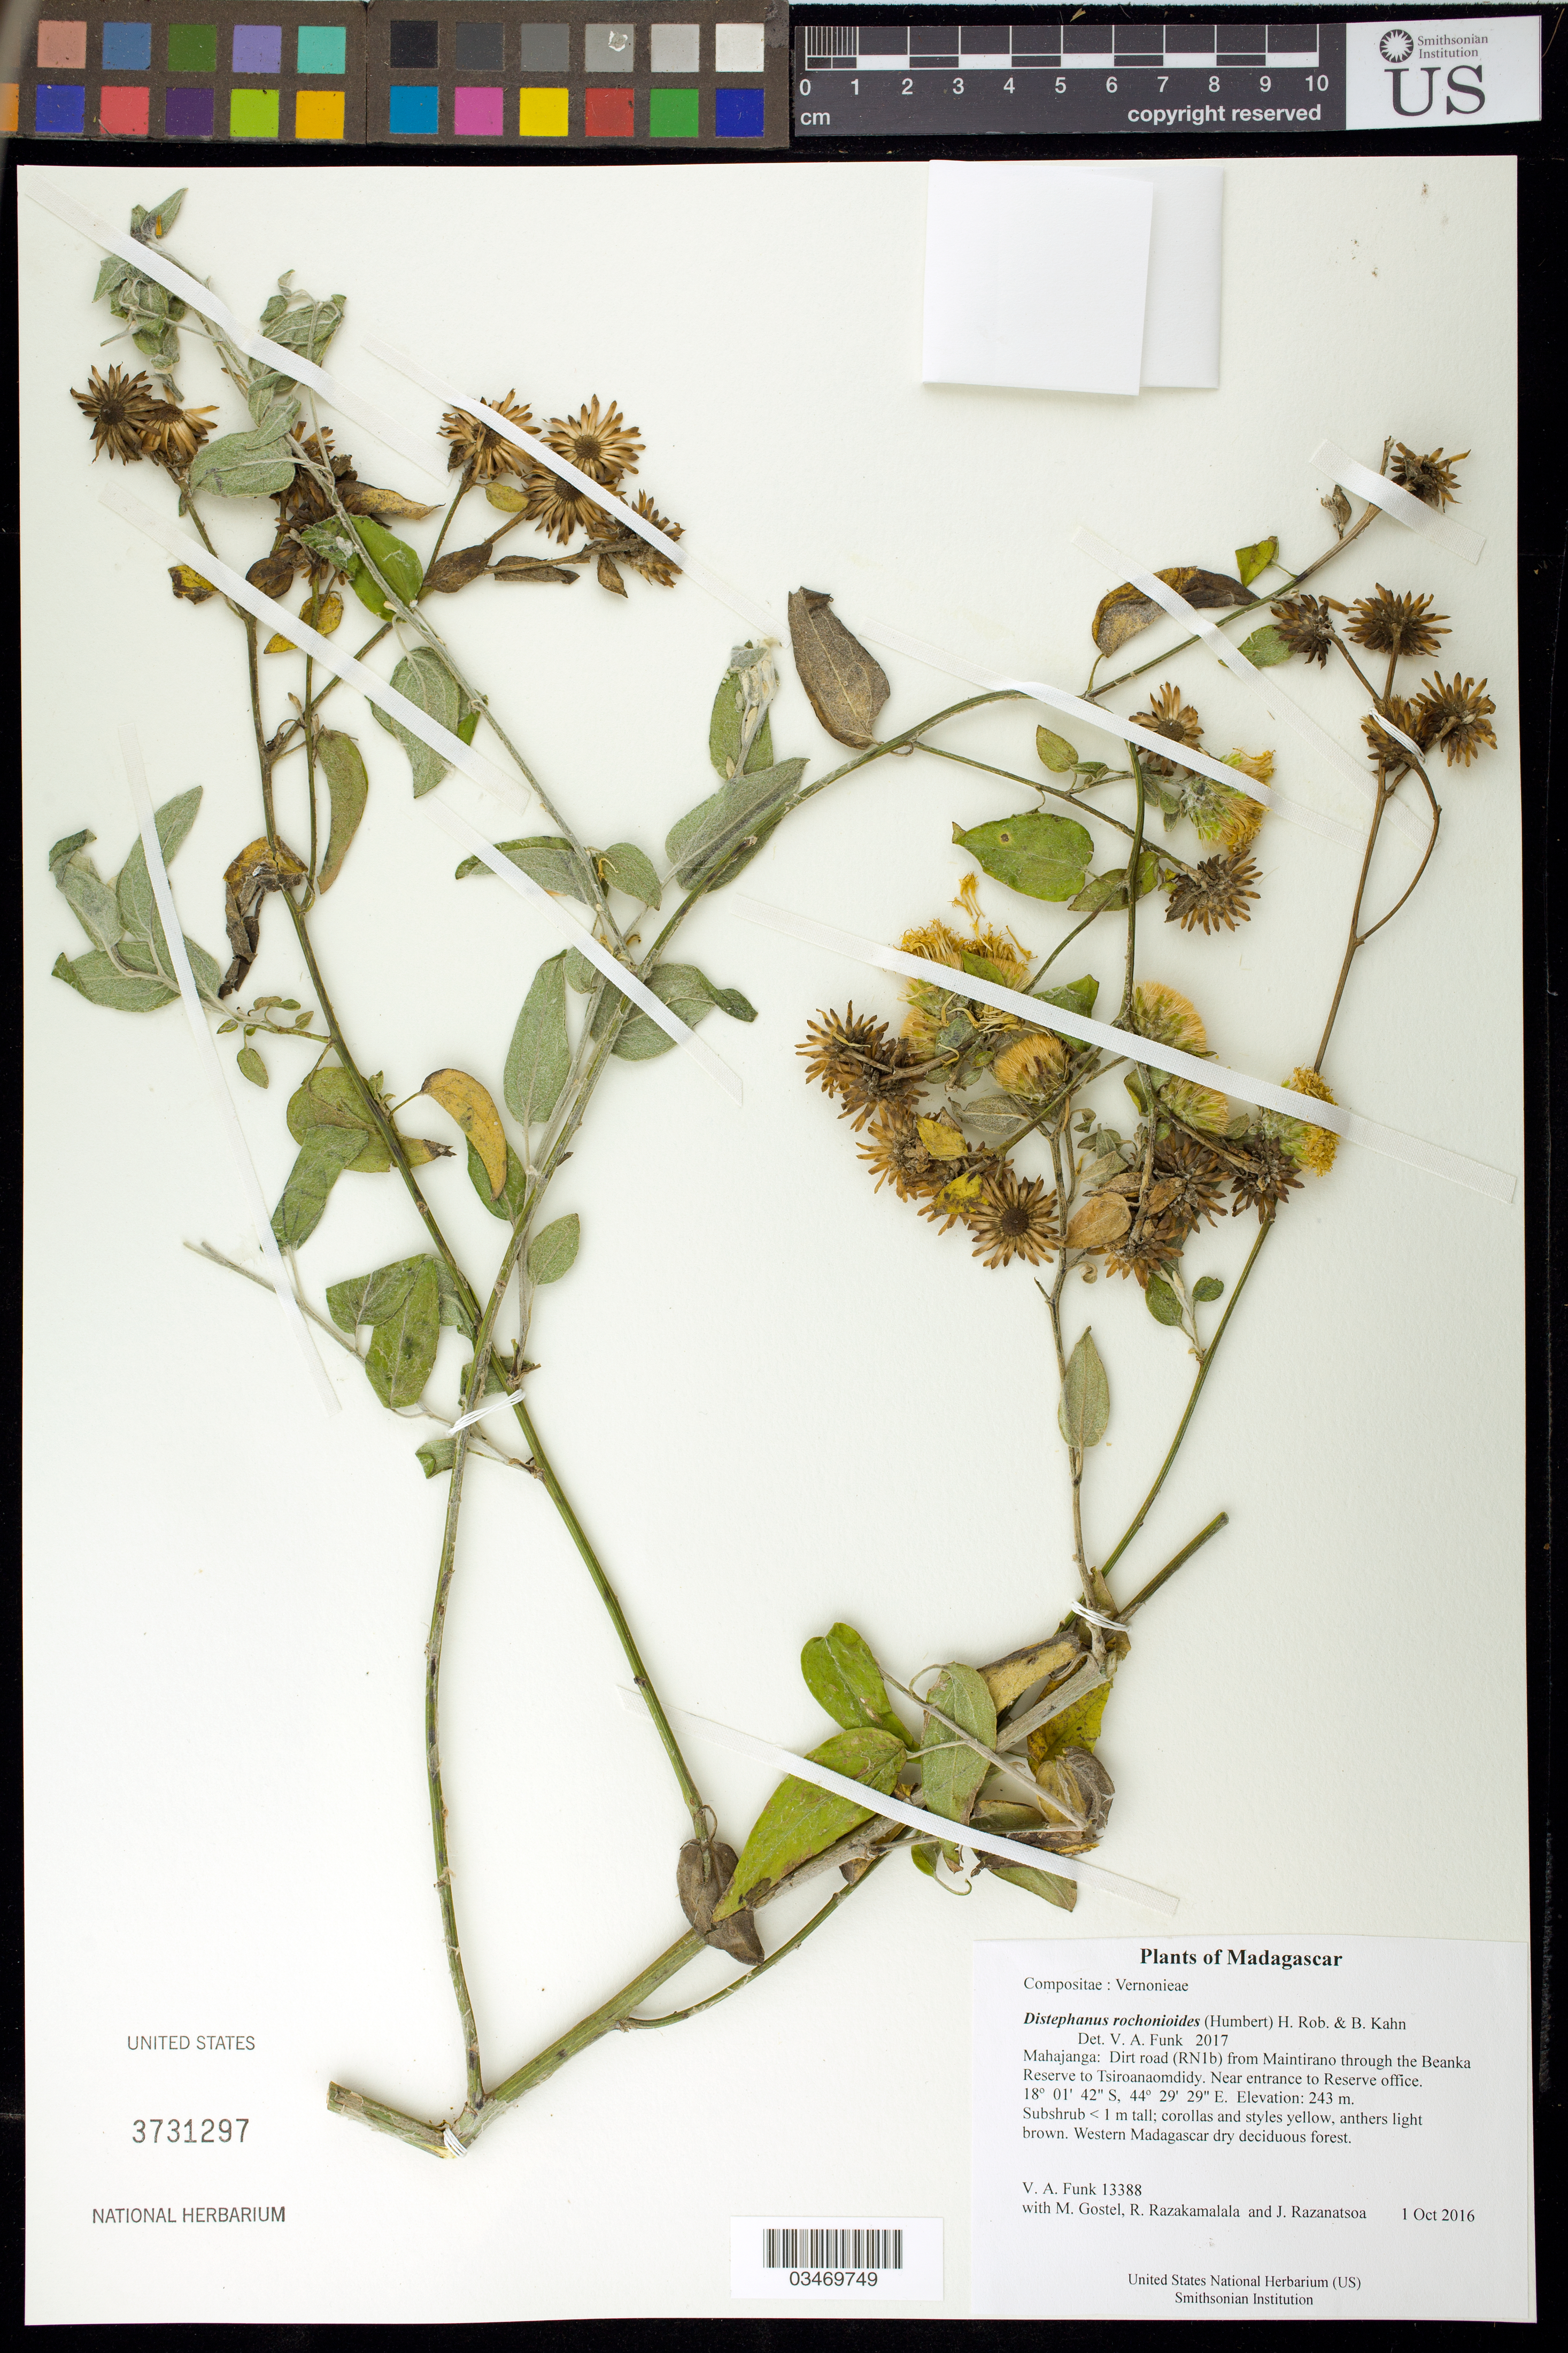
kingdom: Plantae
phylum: Tracheophyta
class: Magnoliopsida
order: Asterales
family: Asteraceae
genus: Distephanus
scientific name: Distephanus rochonioides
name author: (Humbert) H. Rob. & B. Kahn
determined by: Funk, Vicki A., (BOT), Smithsonian Institution - National Museum of Natural History (UNITED STATES)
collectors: M. R. Gostel, R. Razakamalala & J. Razanatsoa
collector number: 13388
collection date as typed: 1 Oct 2016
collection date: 2016-10-01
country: Madagascar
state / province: Melaky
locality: Dirt road (RN1b) from Maintirano through the Beanka Reserve to Tsiroanaomdidy. Near entrance to Reserve office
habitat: Western Madagascar dry deciduous forest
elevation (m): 243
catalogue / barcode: US 3731297